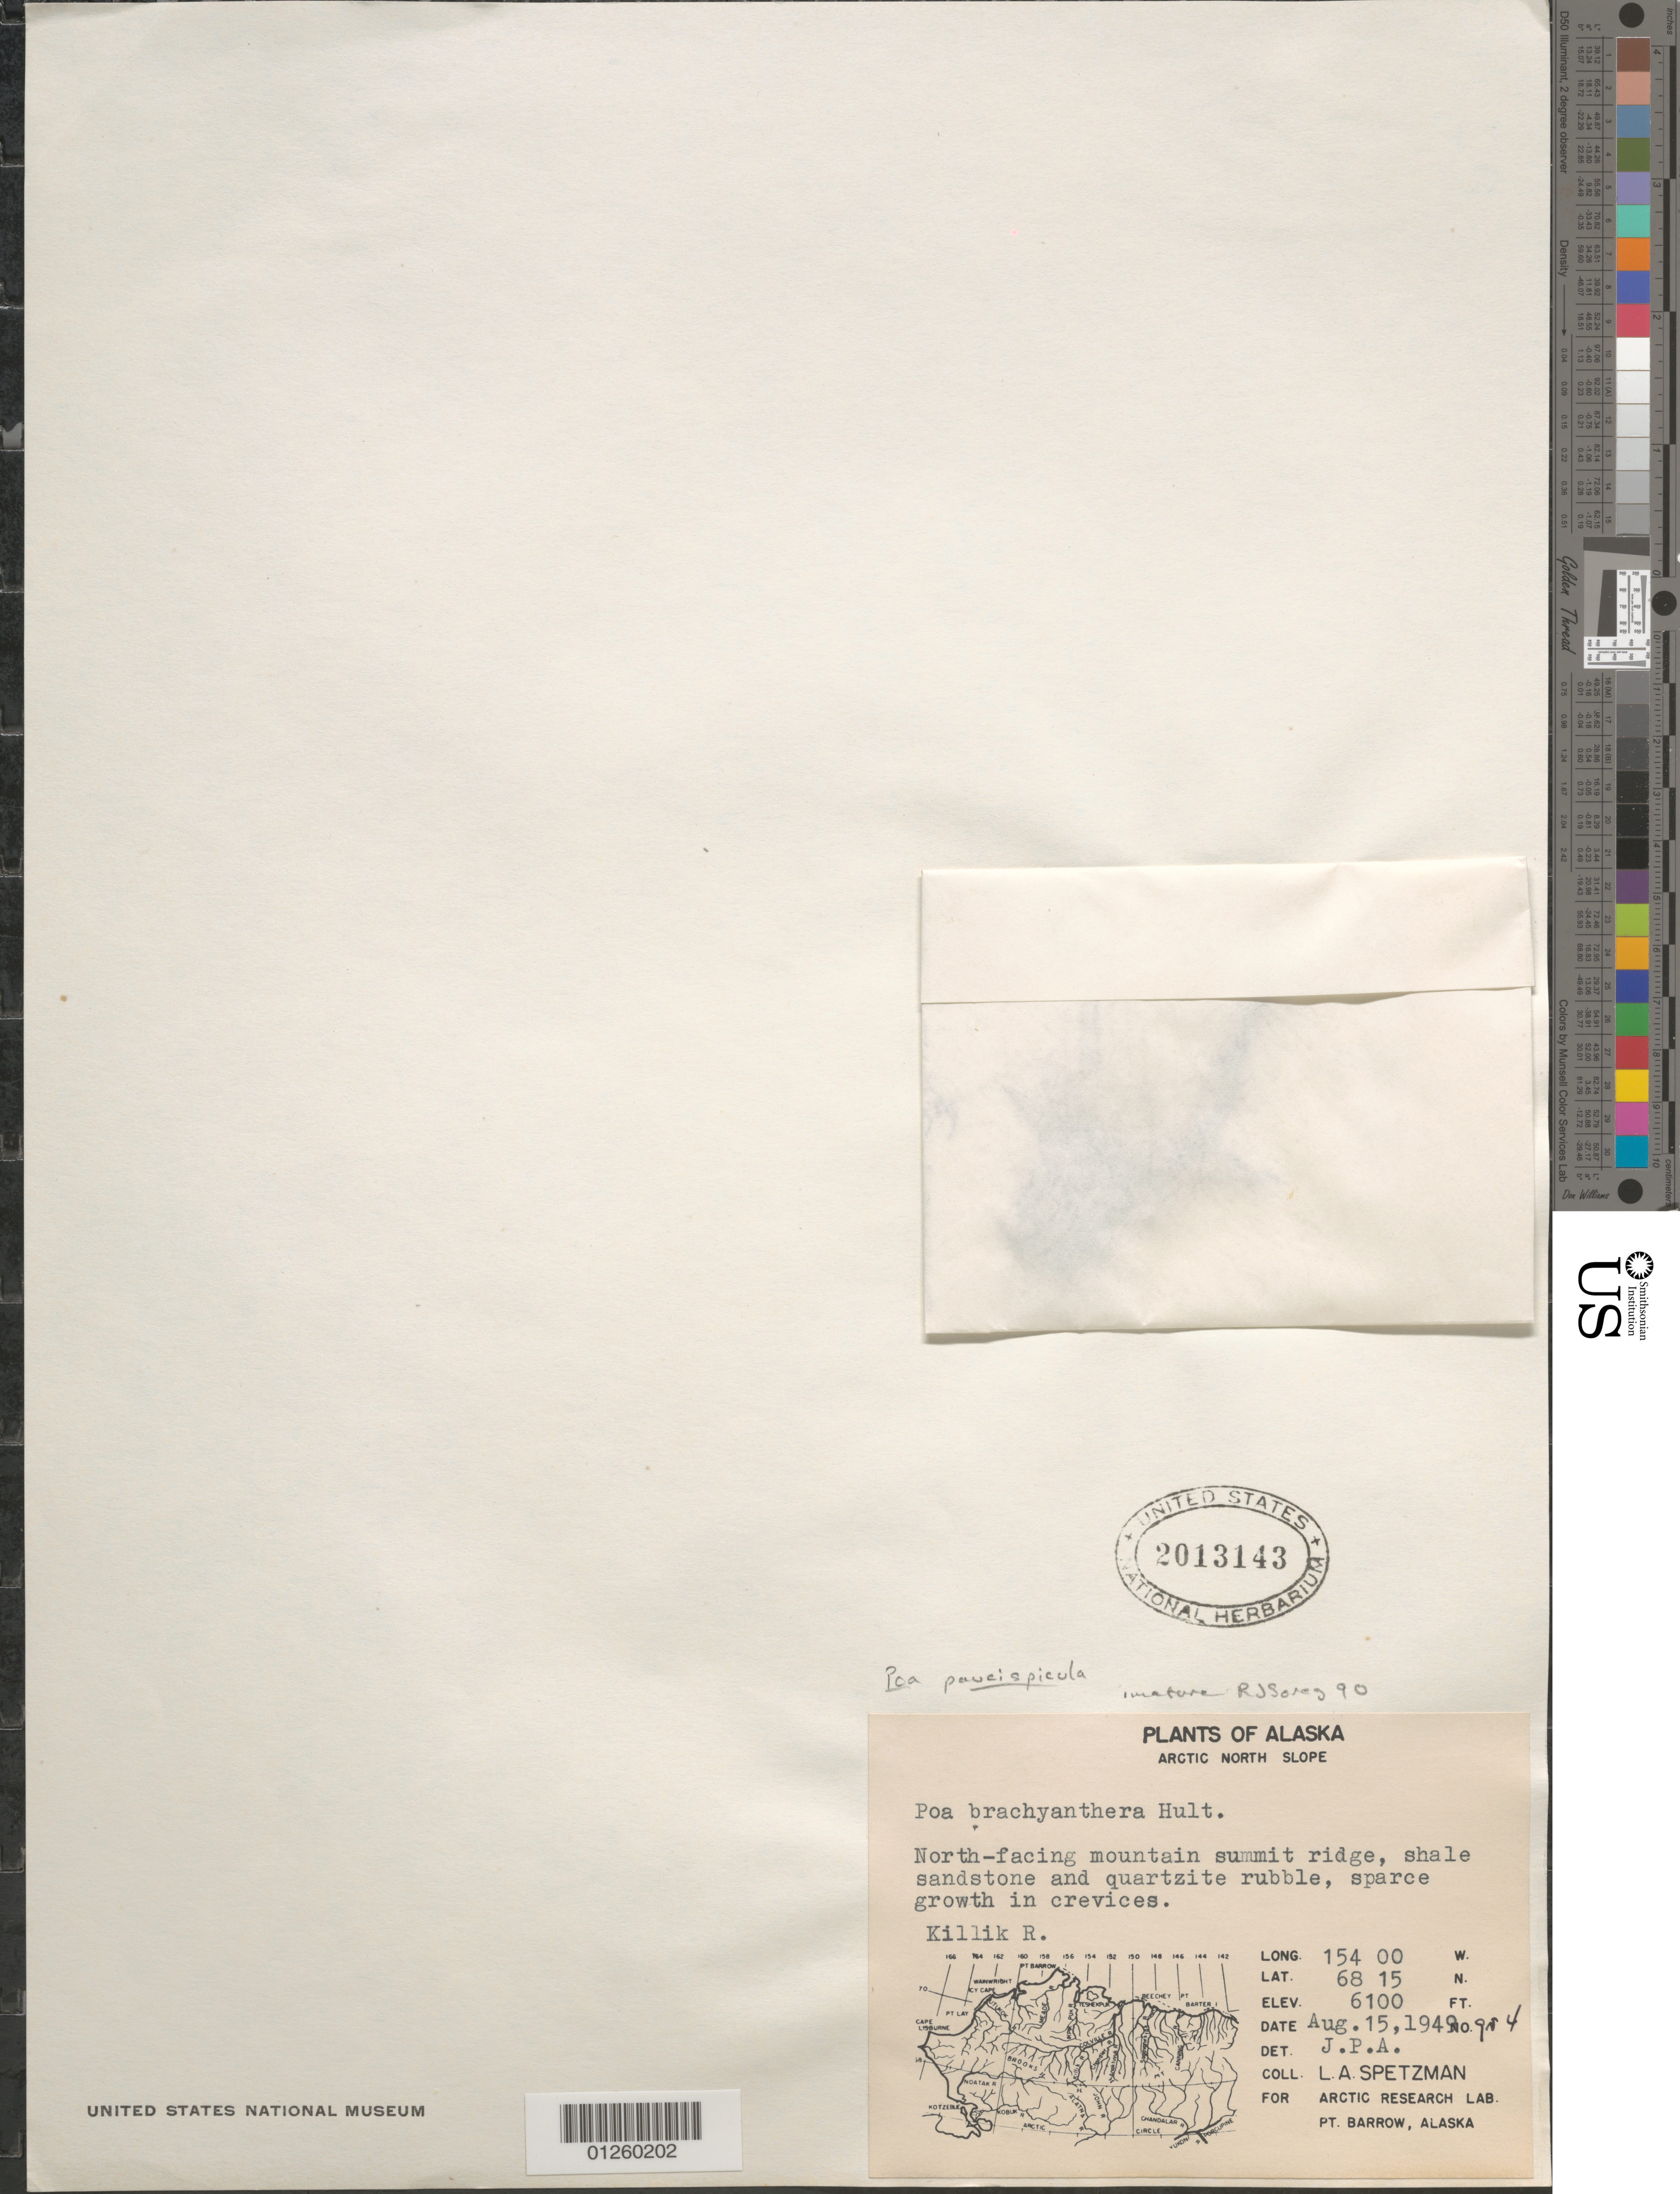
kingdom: Plantae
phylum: Tracheophyta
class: Liliopsida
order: Poales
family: Poaceae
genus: Poa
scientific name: Poa paucispicula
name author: Scribn. & Merr.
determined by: Soreng, Robert J., Research Associate (BOT), Smithsonian Institution - National Museum of Natural History (UNITED STATES)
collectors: L. Spetzman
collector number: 4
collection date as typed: Aug. 15, 1949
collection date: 1949-08-15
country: United States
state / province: Alaska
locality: North-facing mountain summit ridge, shale sandstone and quartzite rubble, sparce growth in crevices. Killik R.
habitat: sparce growth in crevices.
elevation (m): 1859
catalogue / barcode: US 2013143